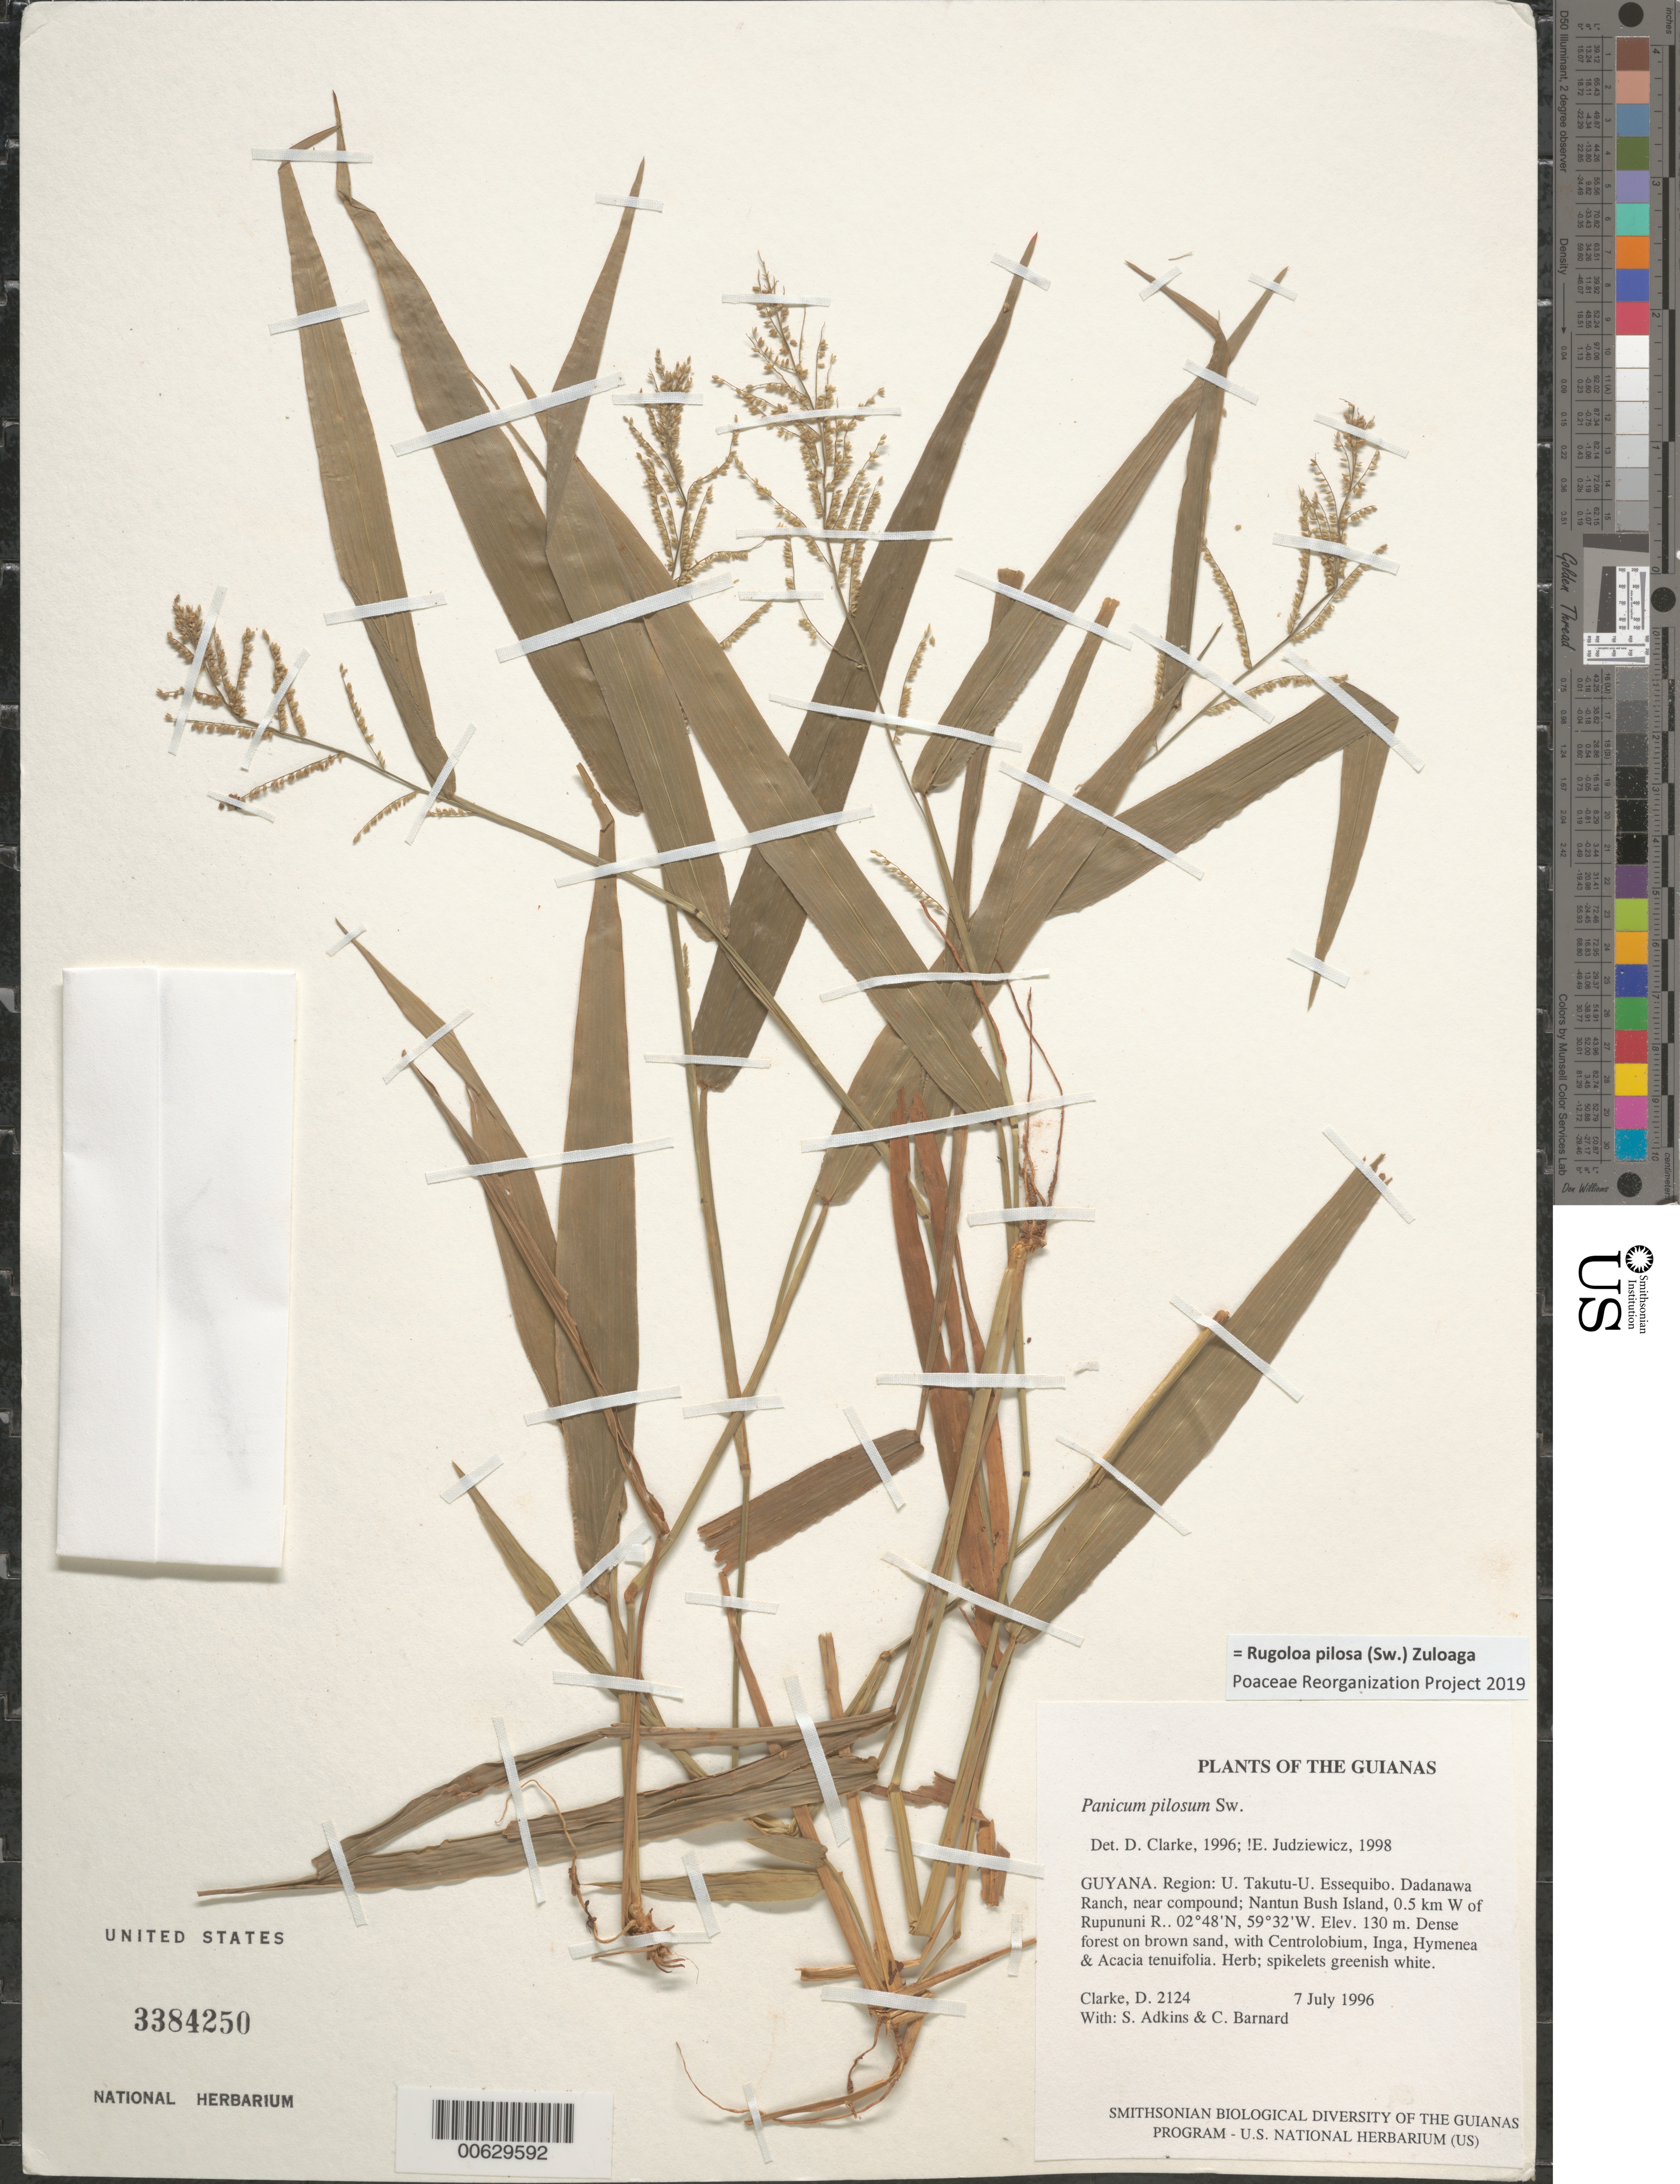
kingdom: Plantae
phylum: Tracheophyta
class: Liliopsida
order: Poales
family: Poaceae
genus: Panicum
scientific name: Panicum pilosum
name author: Sw.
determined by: Judziewicz, E. J.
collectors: H. D. Clarke, S. Adkins & C. Bernard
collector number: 2124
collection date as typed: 7 July 1996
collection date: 1996-07-07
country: Guyana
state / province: U. Takutu-U. Essequibo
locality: Dadanawa Ranch, near compound; Nantun Bush Island, 0.5 km W of Rupununi R.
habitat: Dense forest on brown sand, with Centrolobium, Inga, Hymenea & Acacia tenuifolia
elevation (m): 130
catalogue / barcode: US 3384250